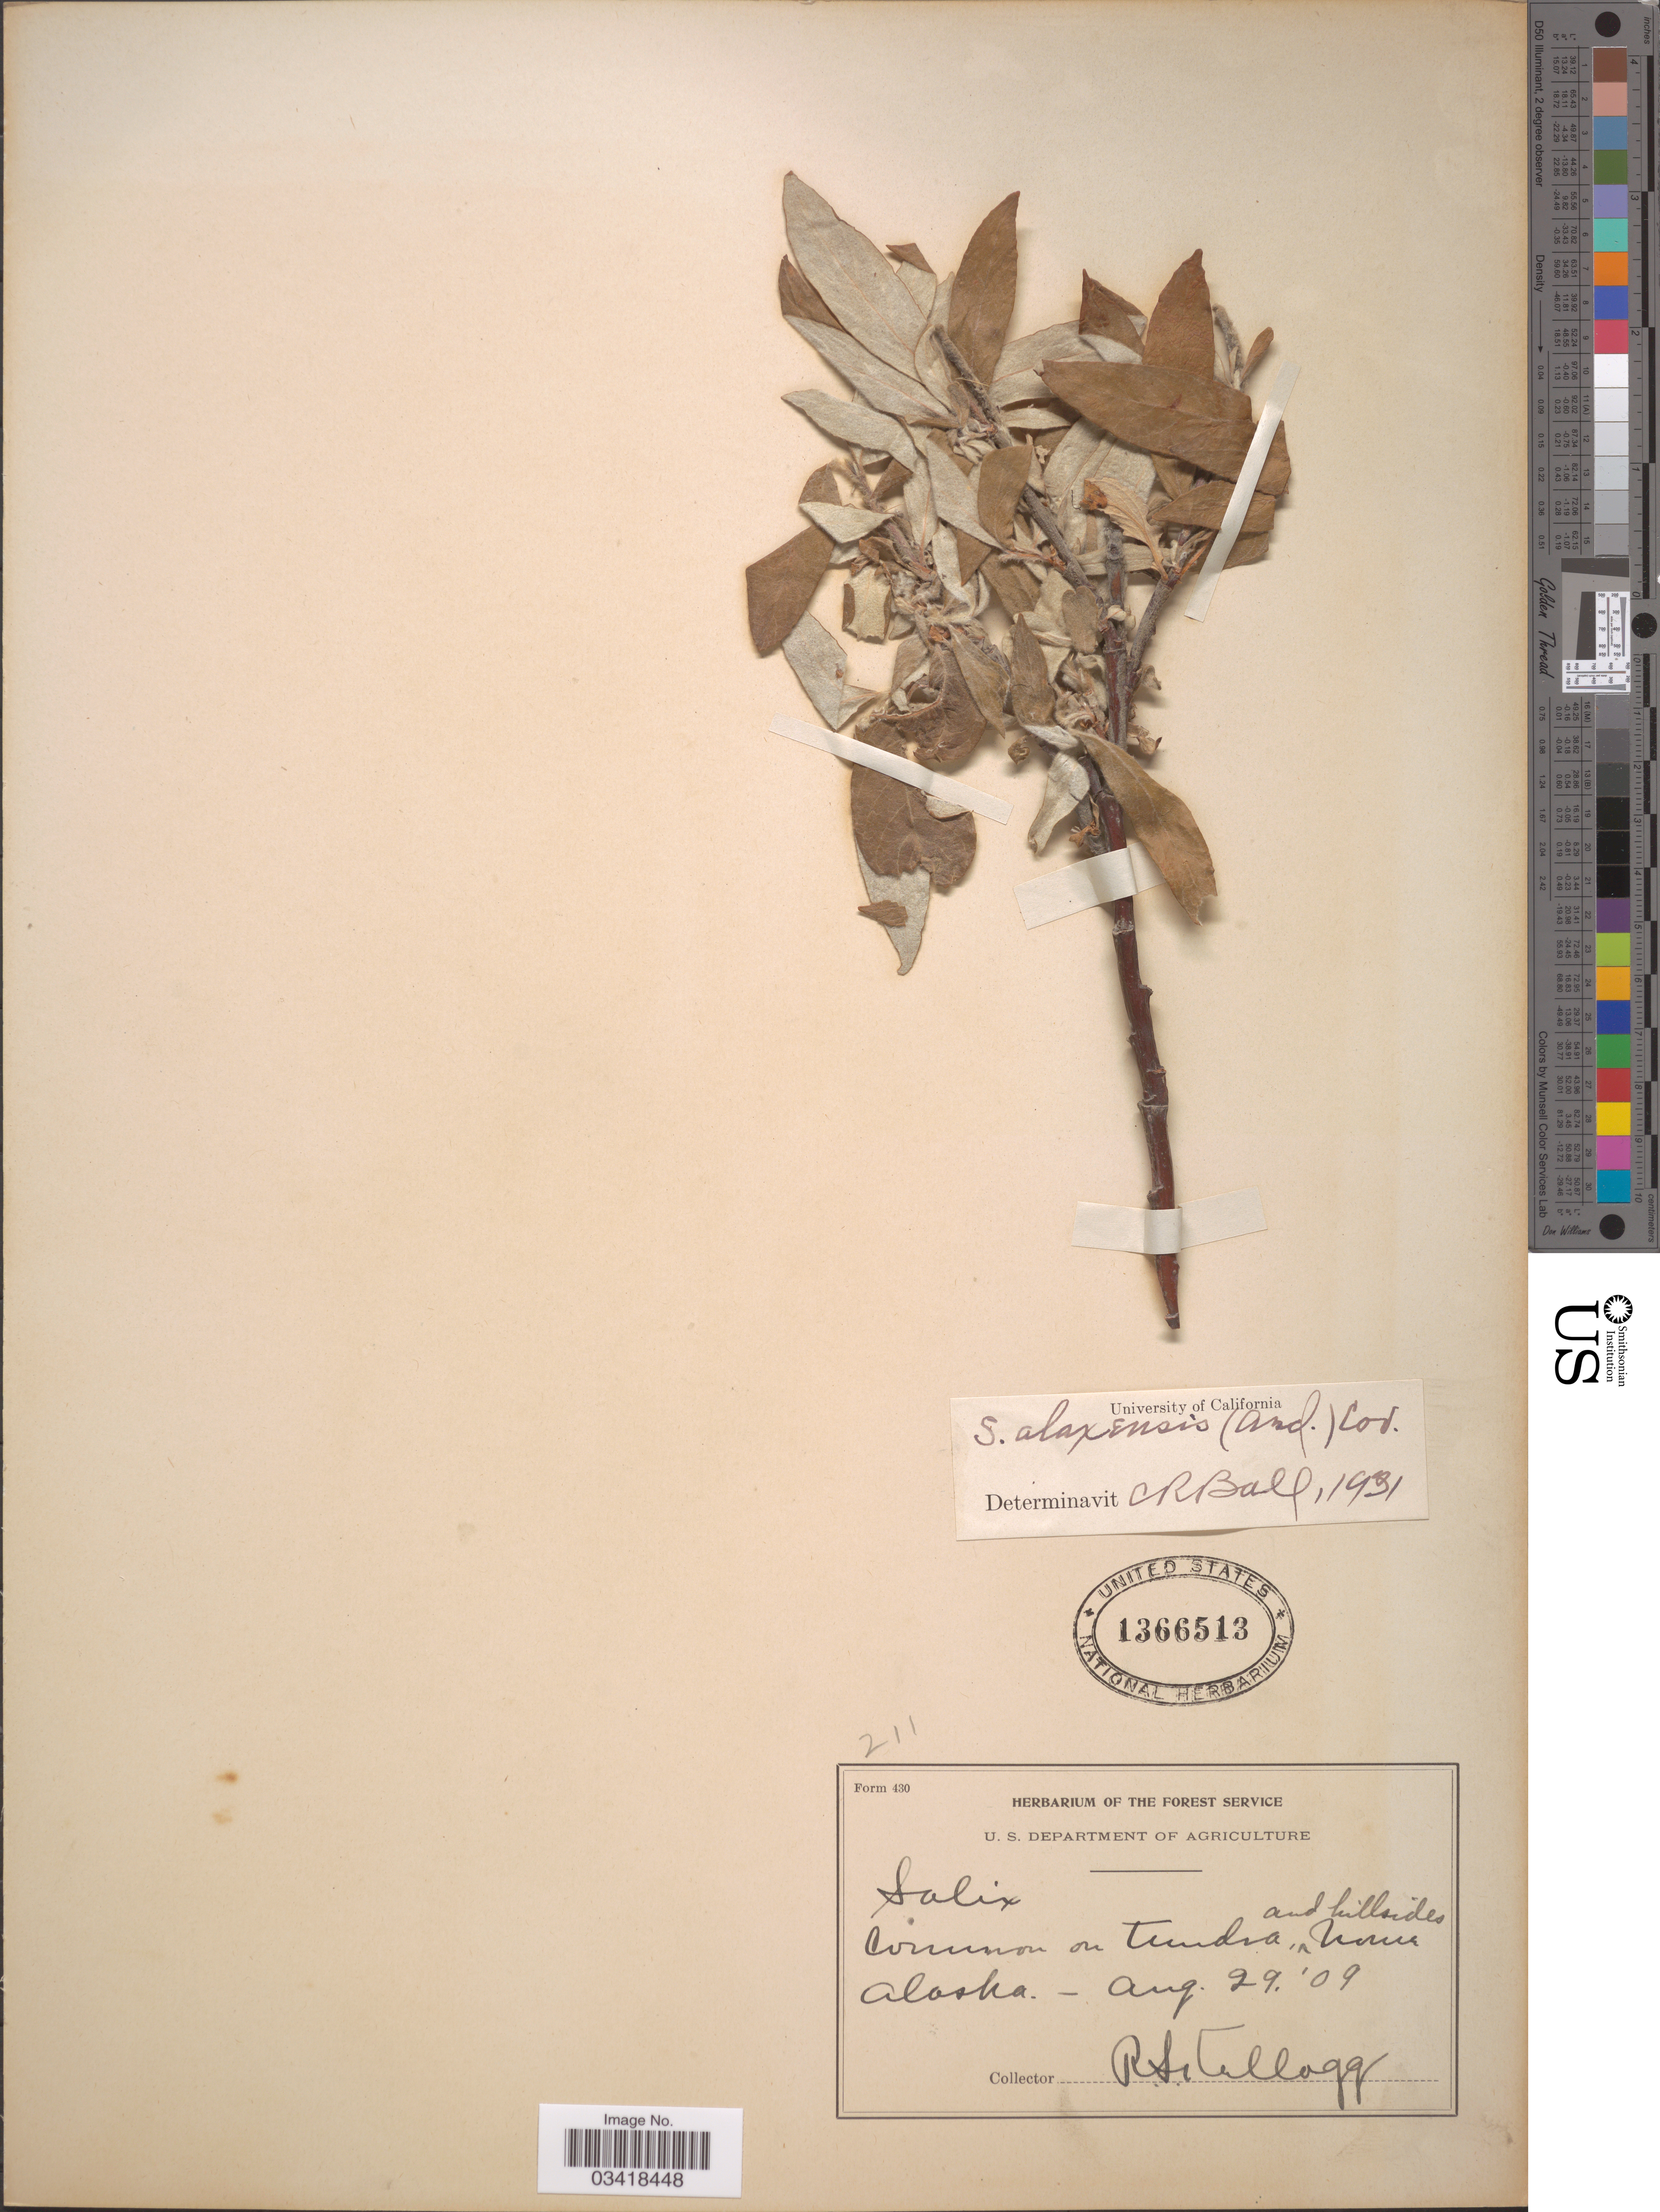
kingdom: Plantae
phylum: Tracheophyta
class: Magnoliopsida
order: Malpighiales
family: Salicaceae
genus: Salix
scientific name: Salix alaxensis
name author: (Andersson) Coville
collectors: R. Kellogg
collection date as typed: Transcribed d/m/y: 29/8/9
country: United States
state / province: Alaska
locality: Common on tundra and hillsides Nome.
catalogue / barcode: US 1366513